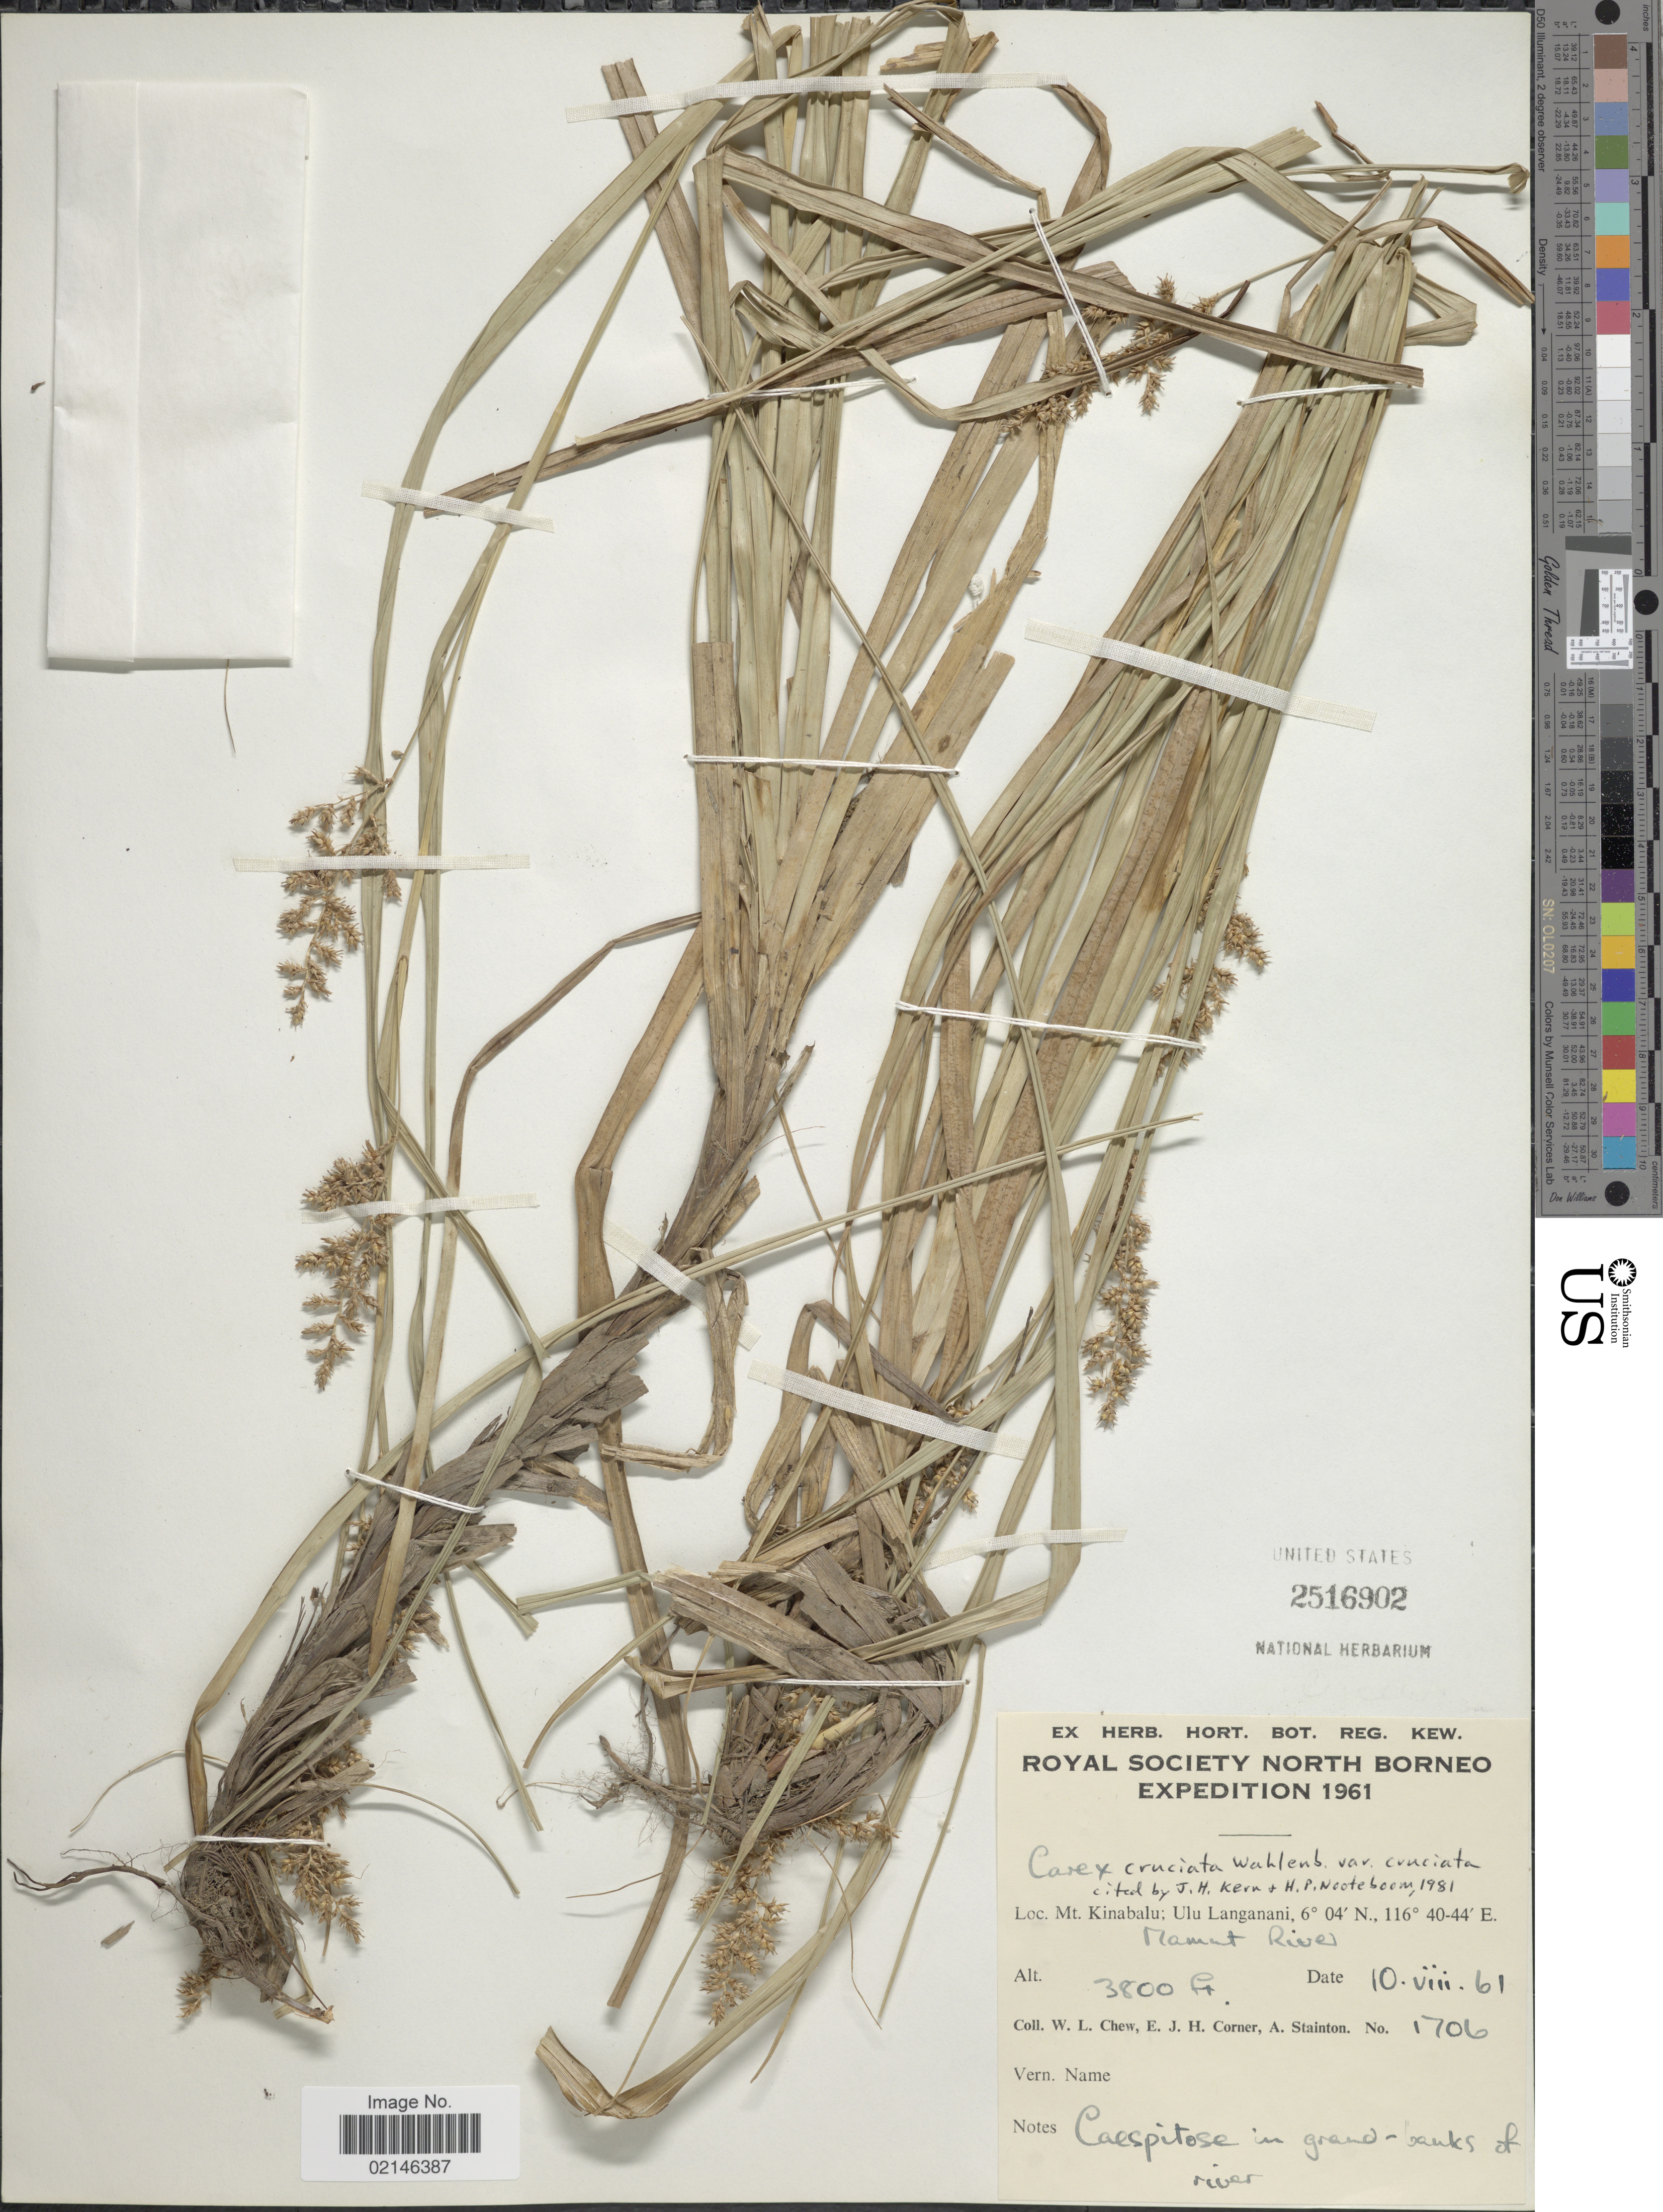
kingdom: Plantae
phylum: Tracheophyta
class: Liliopsida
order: Poales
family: Cyperaceae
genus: Carex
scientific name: Carex cruciata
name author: Wahlenb.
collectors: W. Chew, E. Corner & A. Stainton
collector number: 1706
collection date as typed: Transcribed d/m/y: 10/8/61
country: Malaysia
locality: North Borneo, Mt. Kinabalu; Ulu Liwagu, Mamet River [interpreted]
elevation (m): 1158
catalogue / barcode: US 2516902